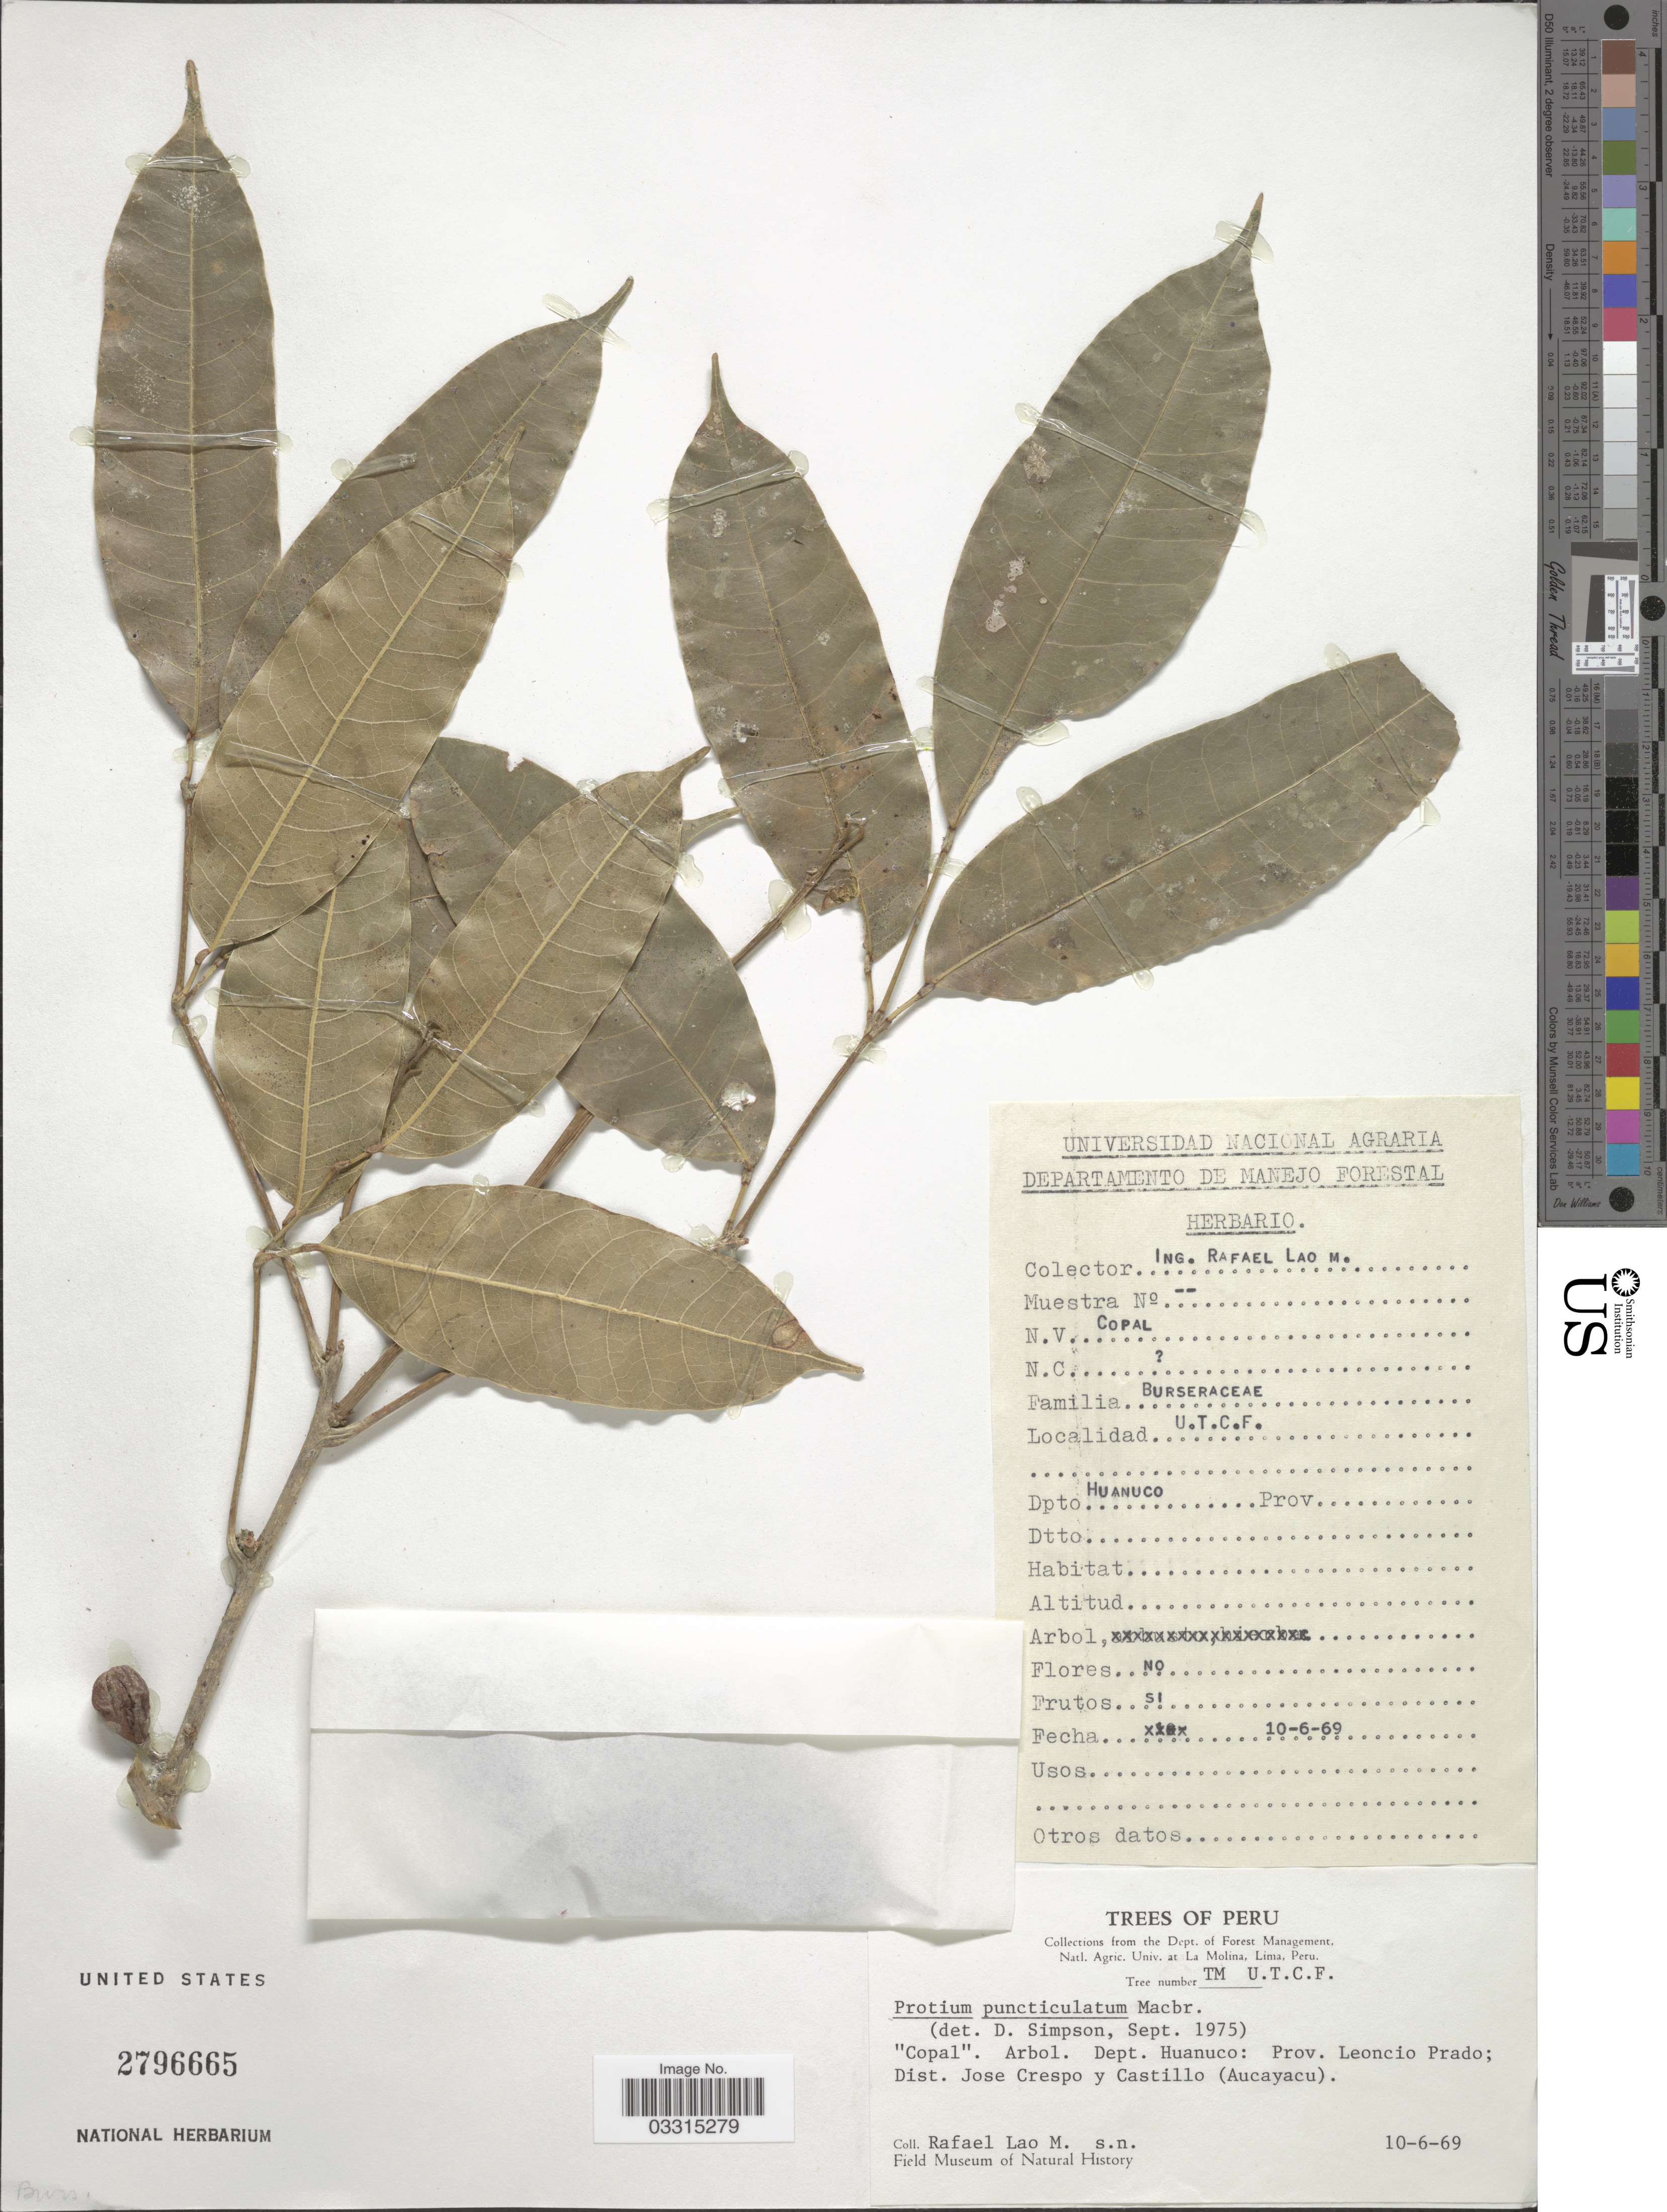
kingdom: Plantae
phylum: Tracheophyta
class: Magnoliopsida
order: Sapindales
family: Burseraceae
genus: Protium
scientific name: Protium puncticulatum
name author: J.F. Macbr.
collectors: R. Lao M.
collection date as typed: Transcribed d/m/y: 10/6/69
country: Peru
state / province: Huánuco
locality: Dept. Huanuco: Prov. Leoncio Prado; Dist. Jose Crespo y Castillo (Aucayacu).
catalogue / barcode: US 2796665